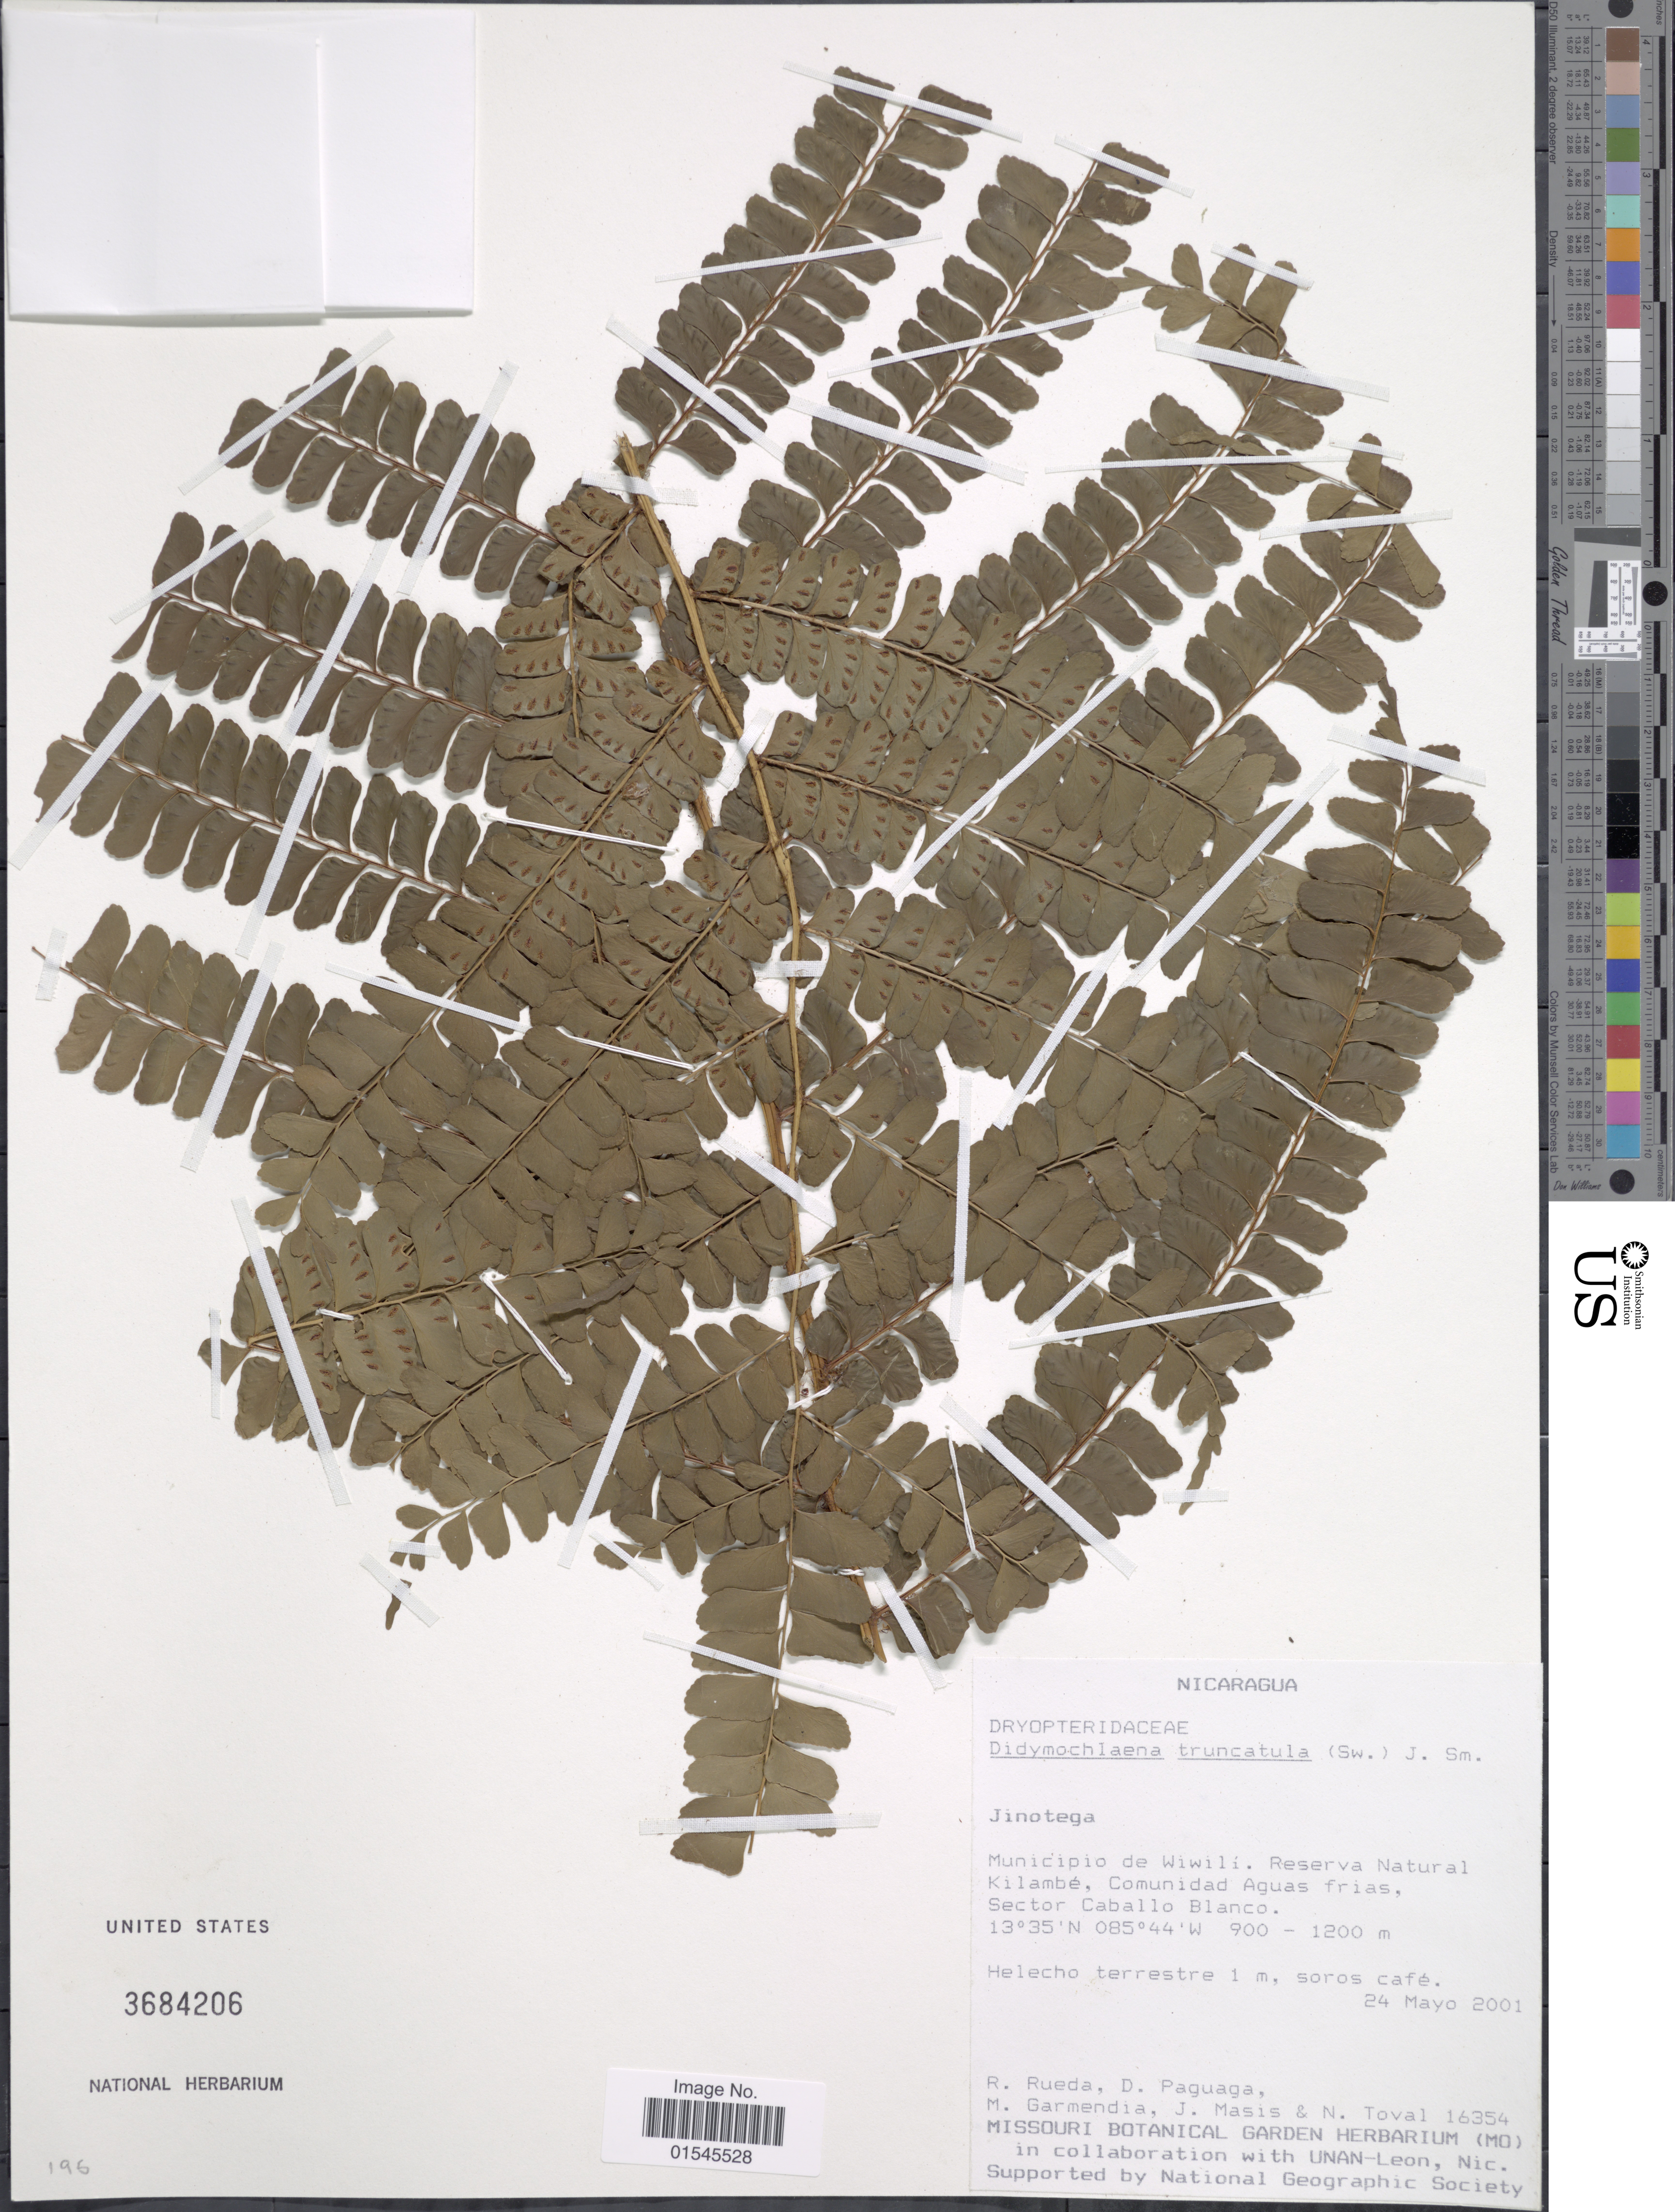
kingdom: Plantae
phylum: Tracheophyta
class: Polypodiopsida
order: Polypodiales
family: Didymochlaenaceae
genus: Didymochlaena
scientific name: Didymochlaena truncatula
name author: (Sw.) J. Sm.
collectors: R. Rueda, D. Paguaga, M. Garmendia, J. Masis & N. Toval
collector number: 16354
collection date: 2001-05-24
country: Nicaragua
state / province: Jinotega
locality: Municipio de Wiwili. Reserva Natural Kilambe, Comunidad Aguas frias. Sector Caballo Blanco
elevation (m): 900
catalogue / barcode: US 3684206